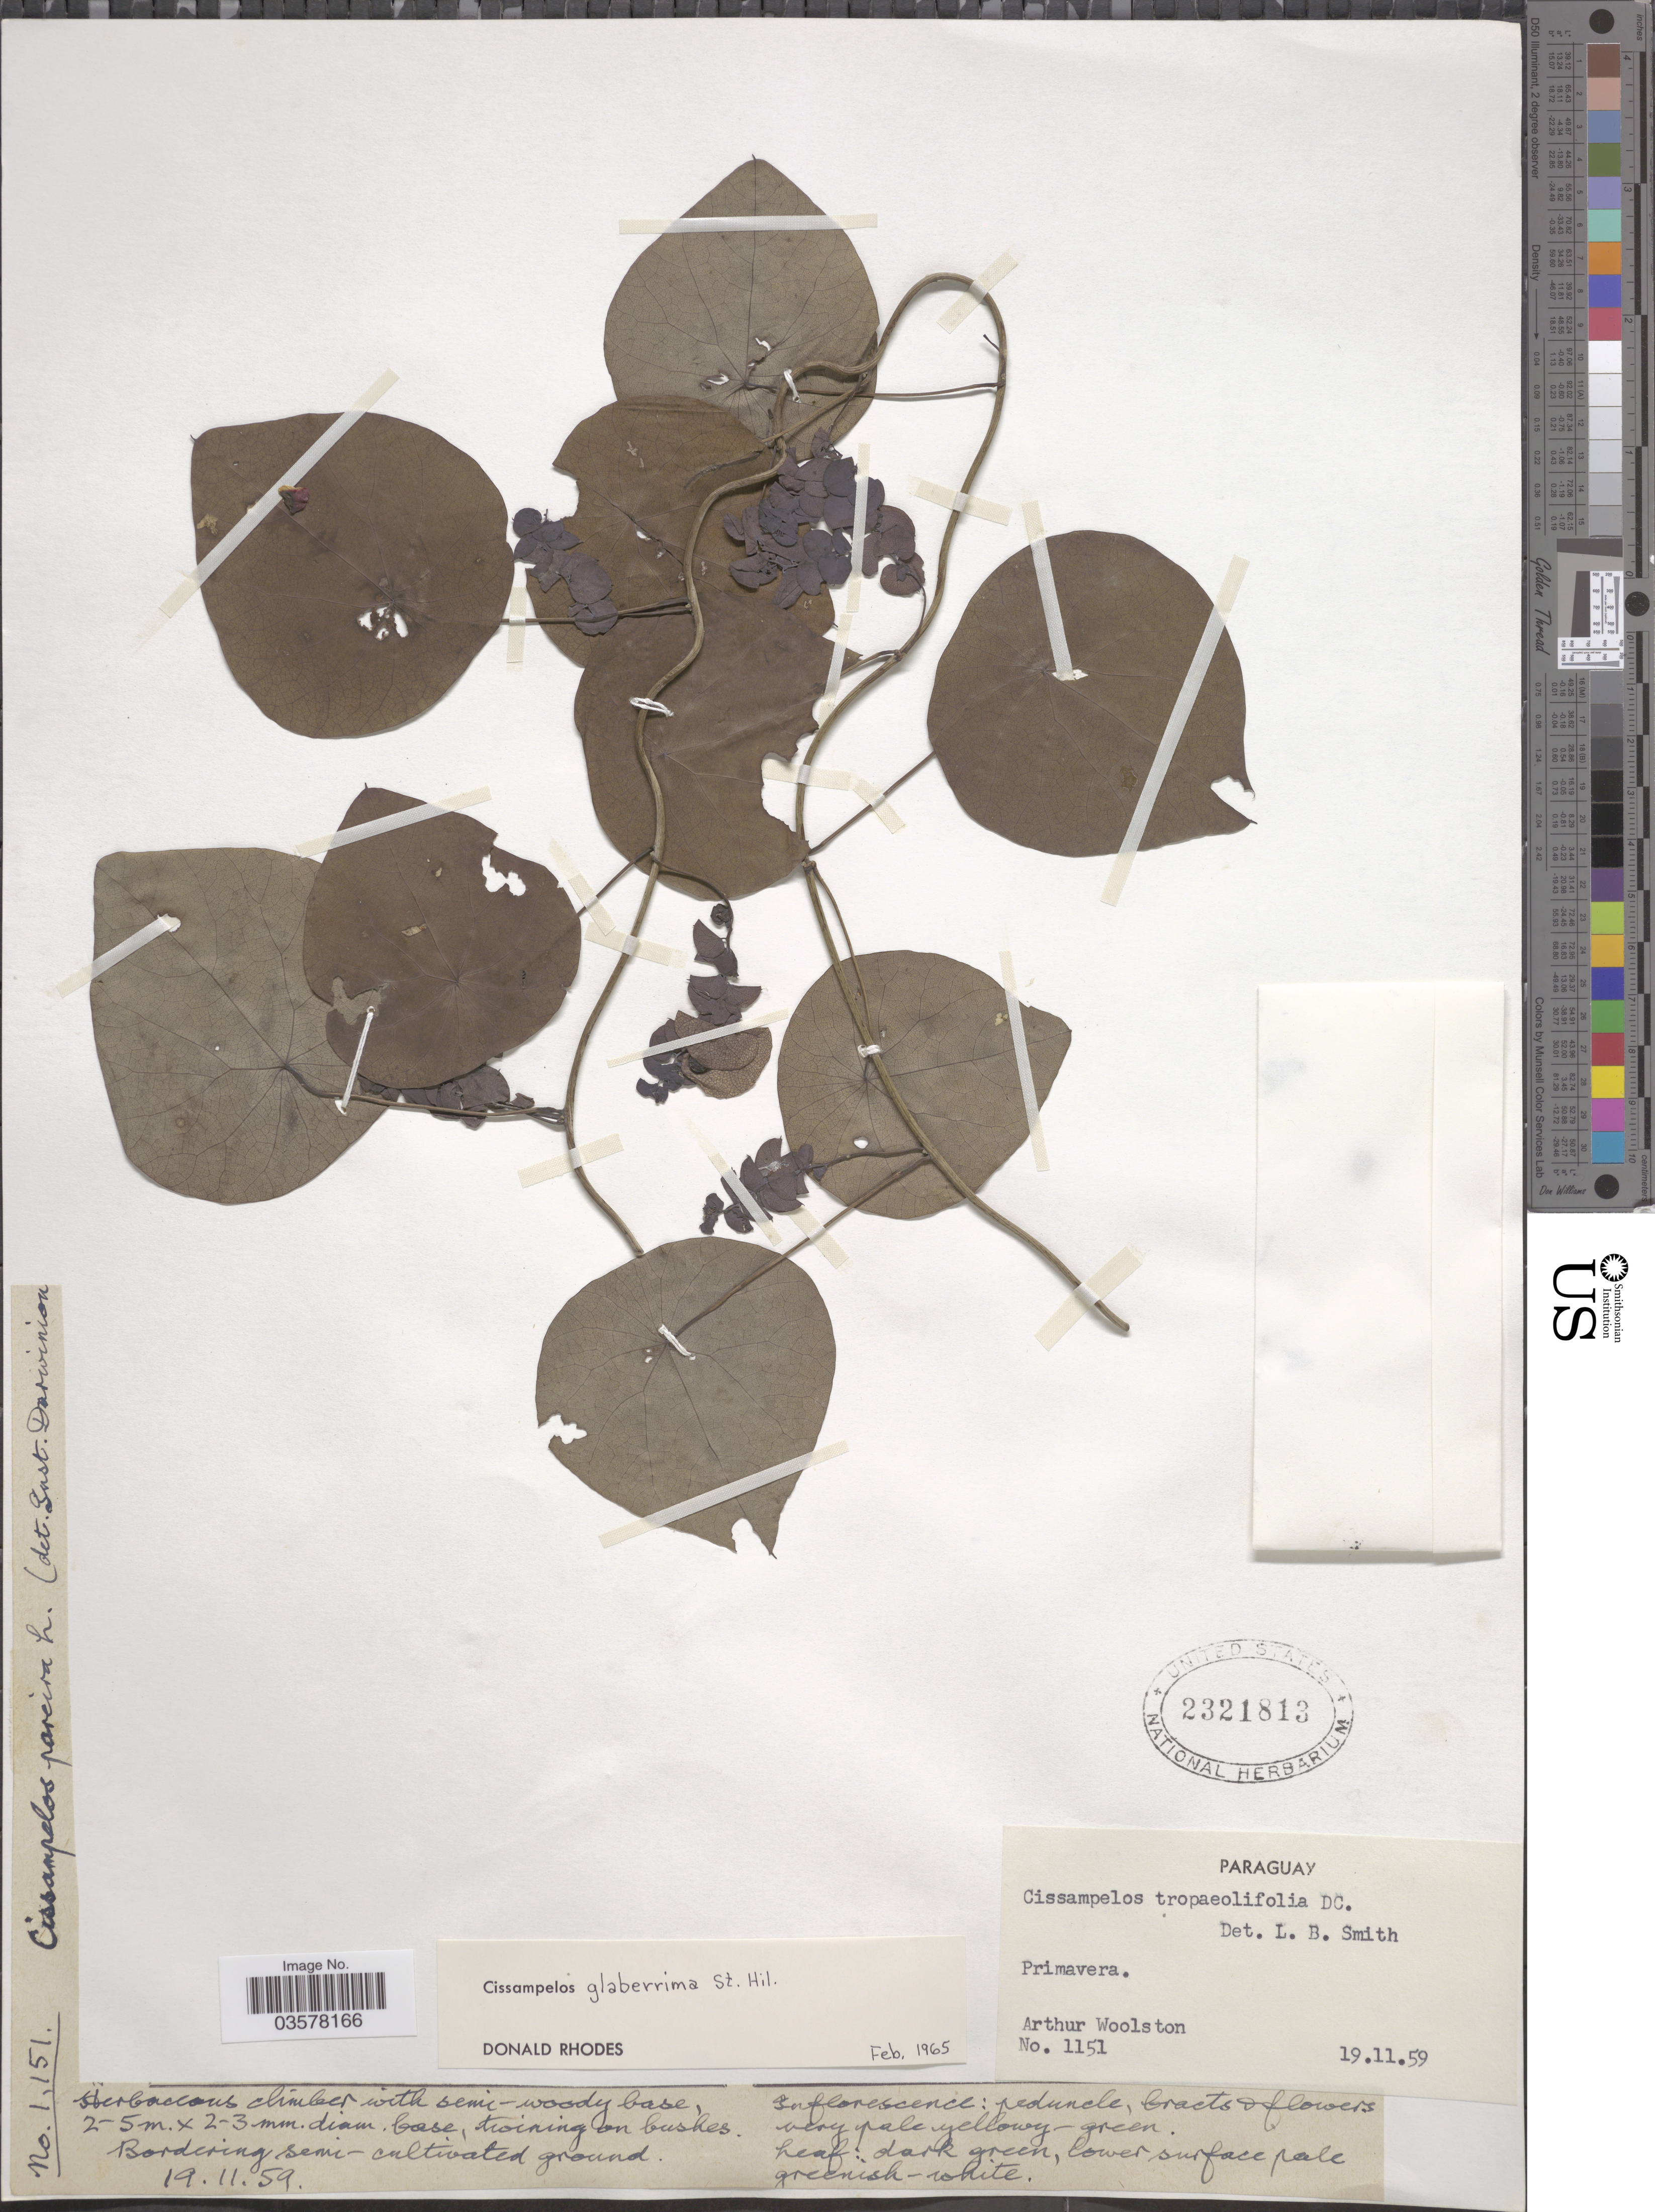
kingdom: Plantae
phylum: Tracheophyta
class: Magnoliopsida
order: Ranunculales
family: Menispermaceae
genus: Cissampelos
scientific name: Cissampelos glaberrima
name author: A. St.-Hil.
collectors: A. L. Woolston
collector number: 1151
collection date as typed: Transcribed d/m/y: 19/11/59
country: Paraguay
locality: Primavera.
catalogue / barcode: US 2321813